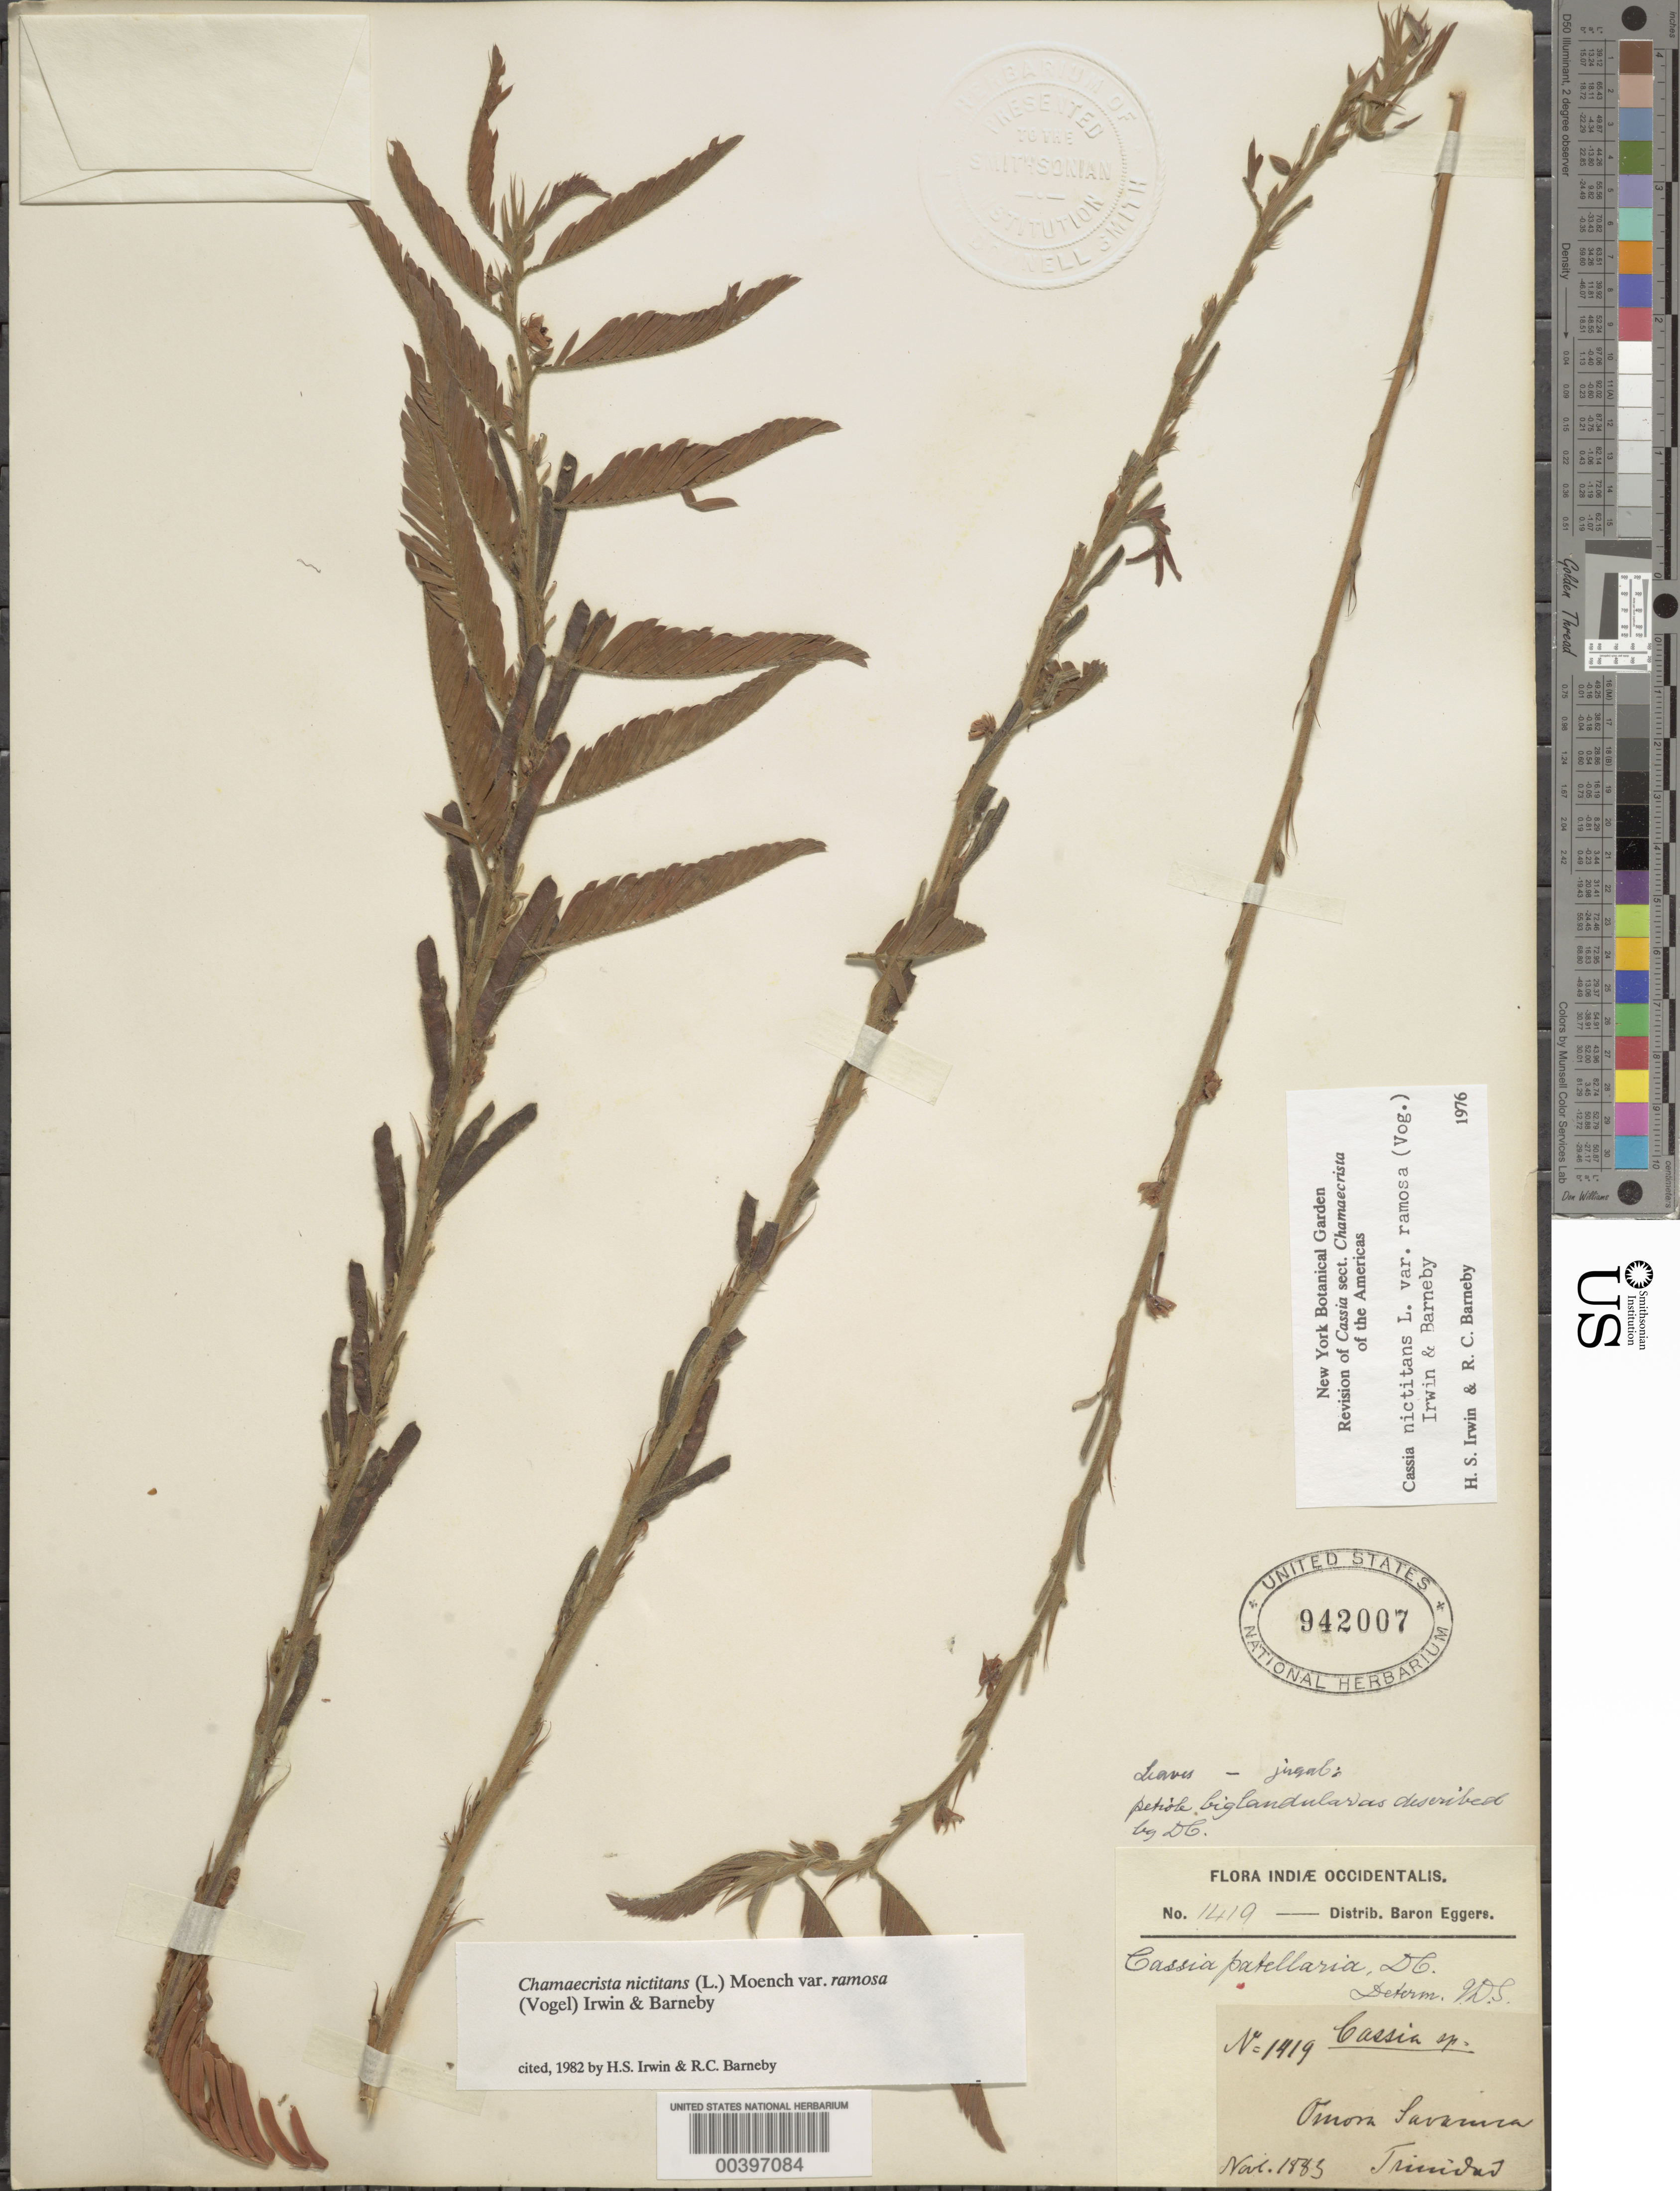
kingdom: Plantae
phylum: Tracheophyta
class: Magnoliopsida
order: Fabales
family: Fabaceae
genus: Chamaecrista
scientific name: Chamaecrista nictitans var. ramosa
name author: (Vogel) H.S. Irwin & Barneby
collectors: H. F. A. von Eggers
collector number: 1419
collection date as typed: Nov 1885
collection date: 1885-11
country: Trinidad and Tobago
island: Trinidad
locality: Omora savanna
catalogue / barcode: US 942007